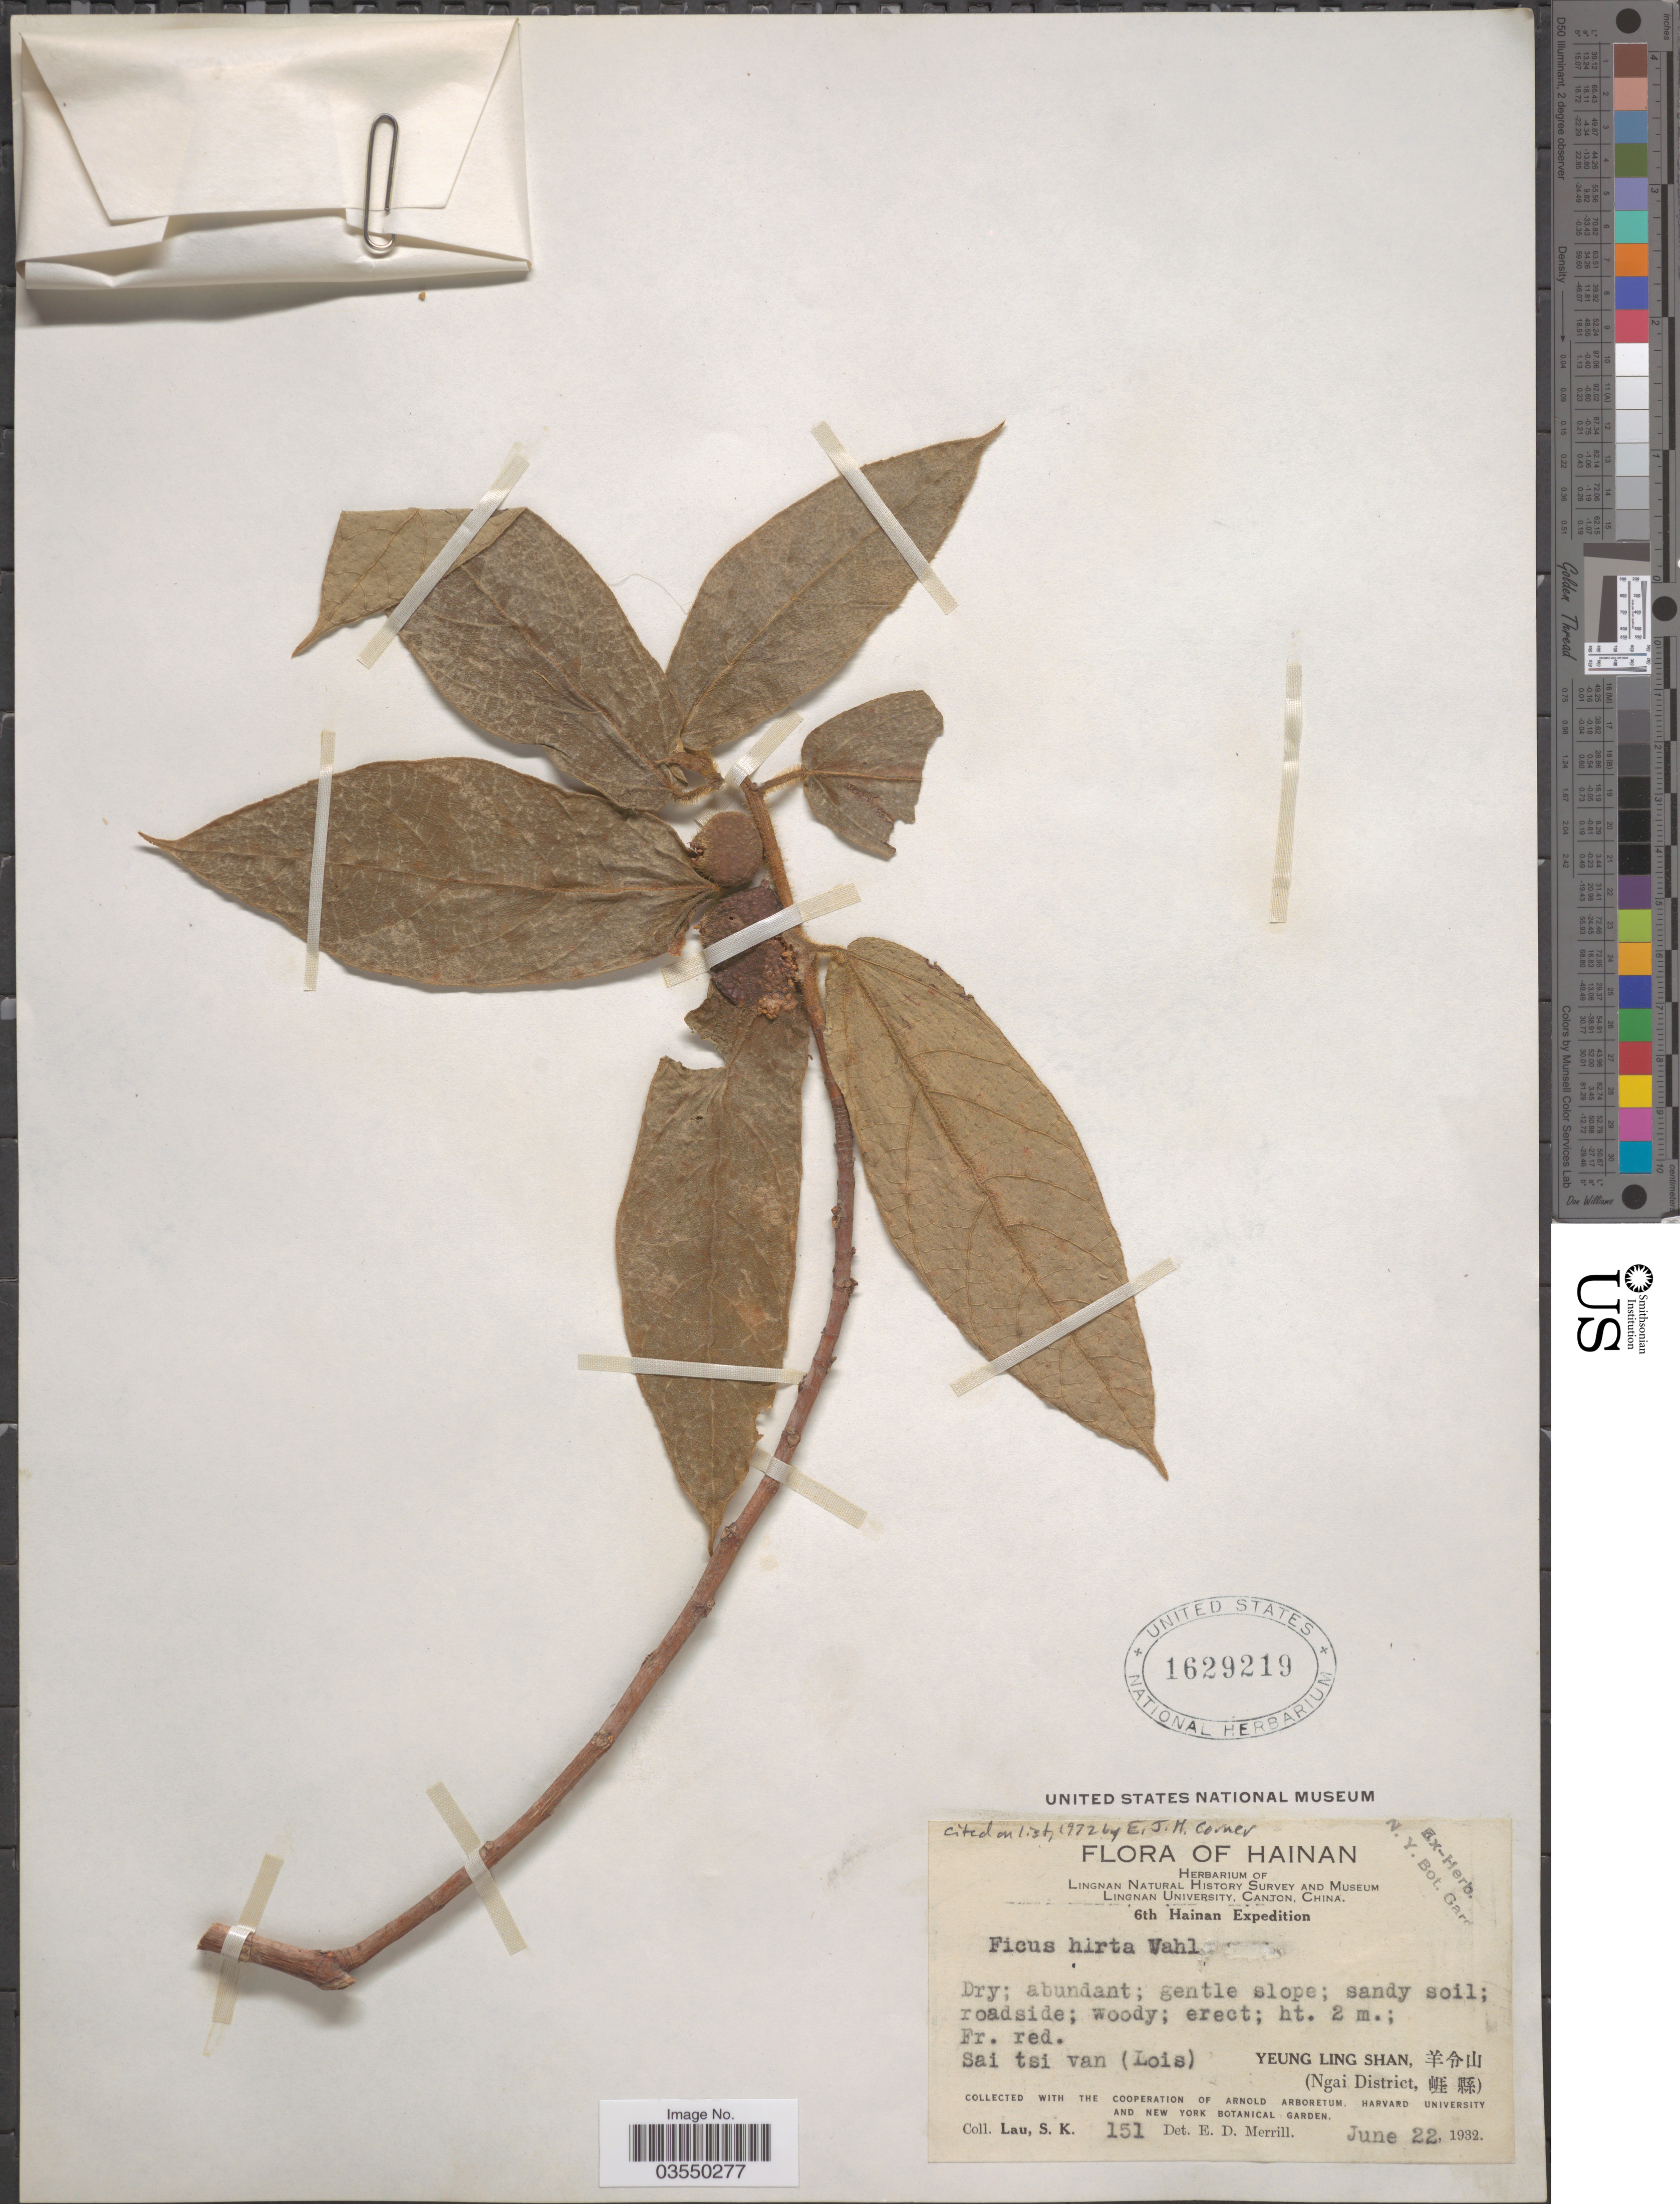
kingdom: Plantae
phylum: Tracheophyta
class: Magnoliopsida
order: Rosales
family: Moraceae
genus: Ficus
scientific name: Ficus hirta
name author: Vahl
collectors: S. K. Lau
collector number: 151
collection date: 1932-06-22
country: China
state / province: Hainan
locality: Sai tsi van (Lois). Yeung Ling Shan. (Ngai District).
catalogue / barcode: US 1629219